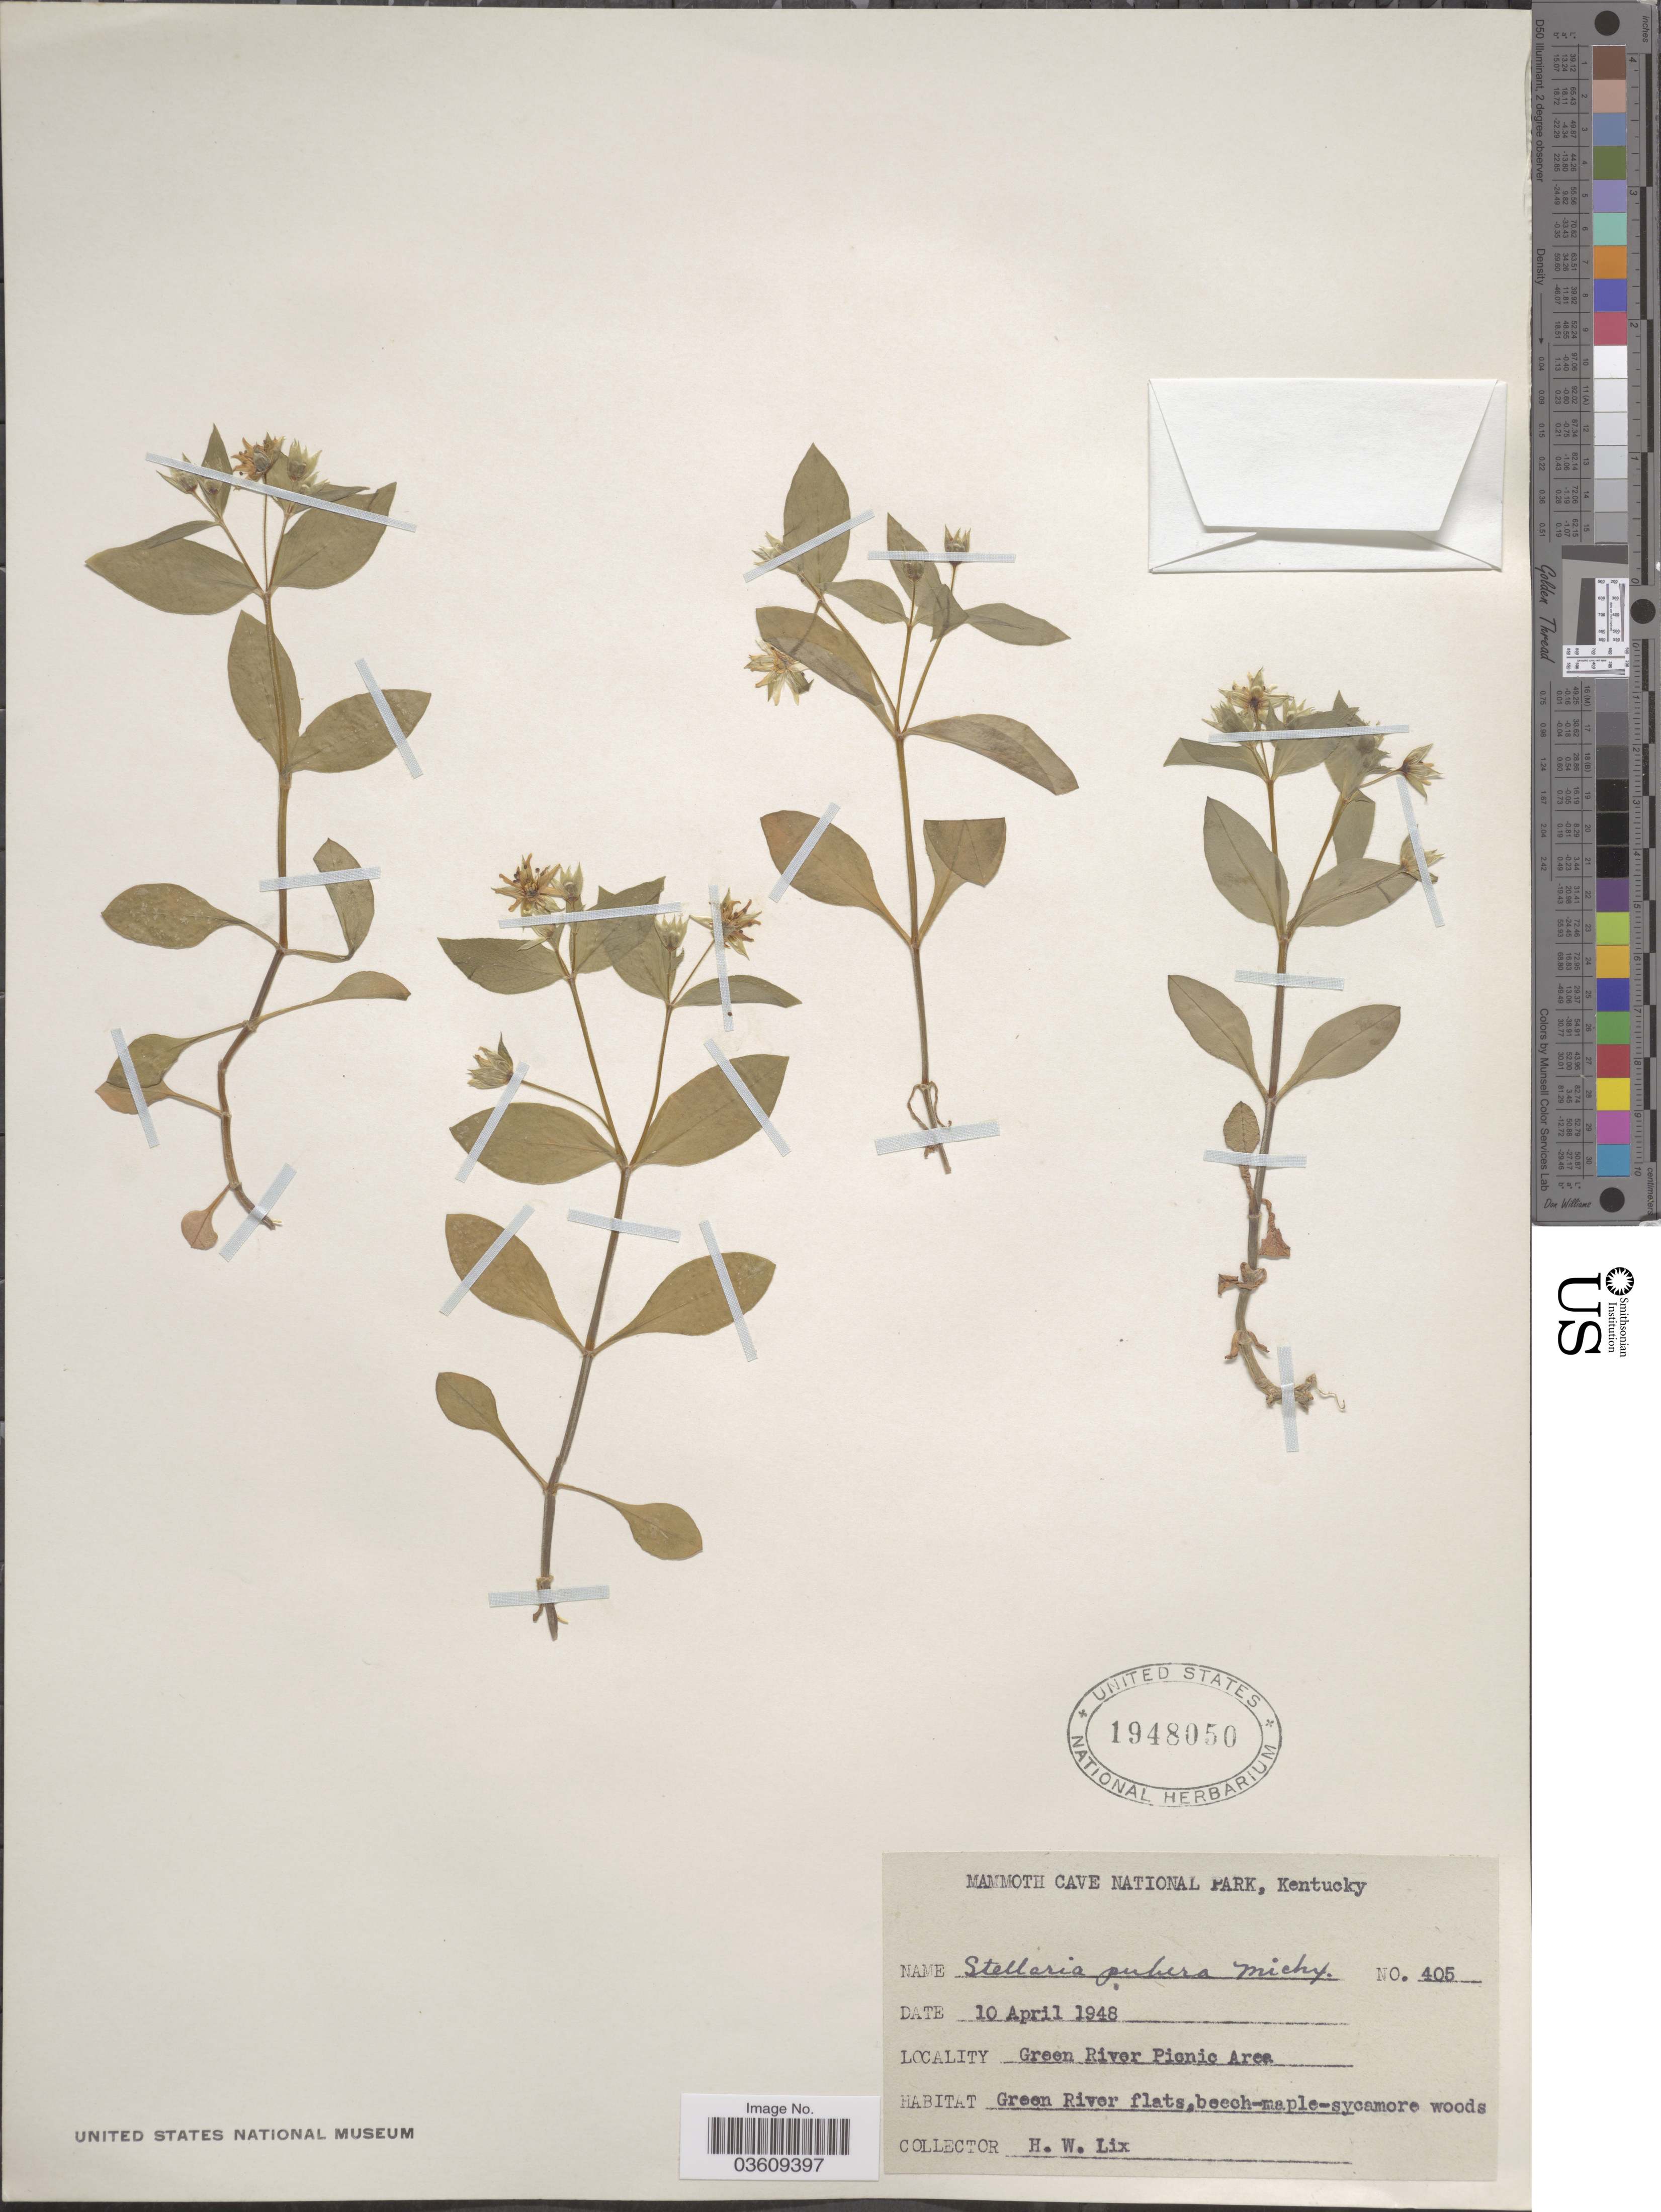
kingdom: Plantae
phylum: Tracheophyta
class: Magnoliopsida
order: Caryophyllales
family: Caryophyllaceae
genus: Stellaria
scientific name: Stellaria pubera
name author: Michx.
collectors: H. W. Lix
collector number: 405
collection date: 1948-04-10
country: United States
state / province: Kentucky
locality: Mammoth Cave National Park. Green River Picnic Area. Green River flats.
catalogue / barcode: US 1948050